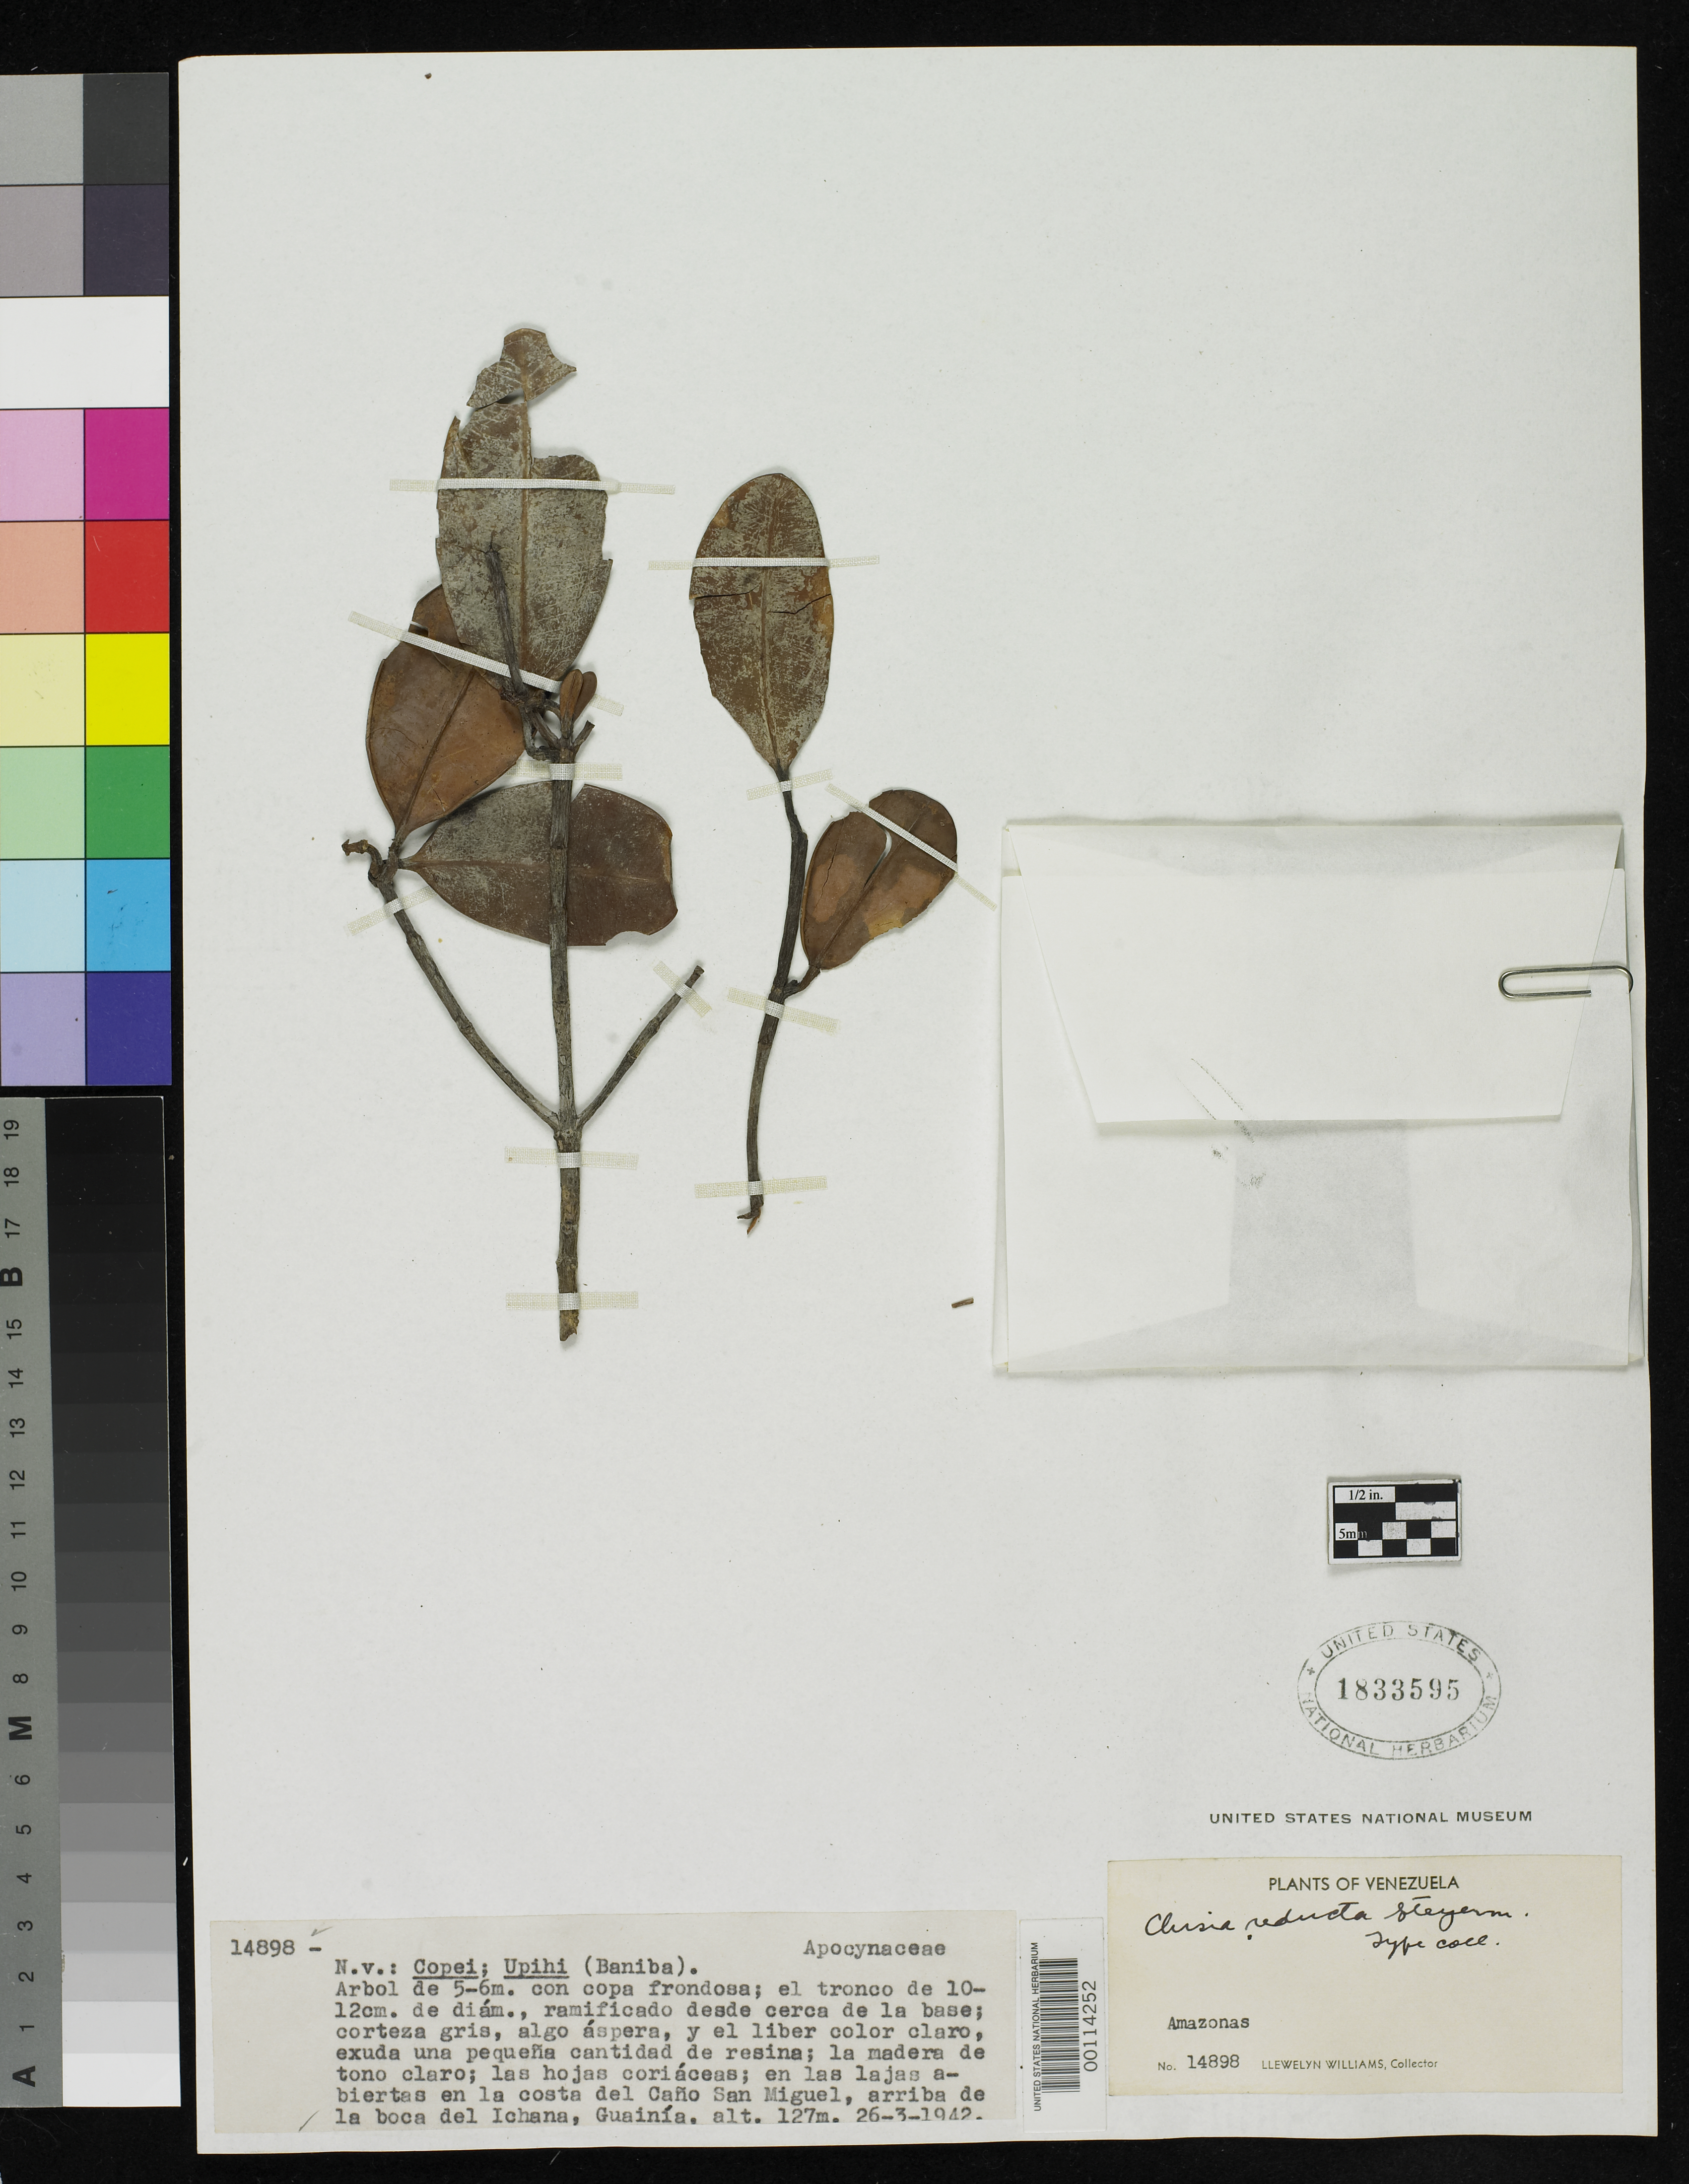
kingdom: Plantae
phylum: Tracheophyta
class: Magnoliopsida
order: Malpighiales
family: Clusiaceae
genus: Clusia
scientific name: Clusia reducta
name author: Steyerm.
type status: Isotype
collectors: Ll. Williams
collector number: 14898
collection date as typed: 26 Mar 1942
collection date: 1942-03-26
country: Venezuela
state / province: Amazonas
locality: Costa del Cano San Miguel, Arriba de La Bocadel Ichana, Guainia.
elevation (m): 127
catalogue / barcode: US 1833595